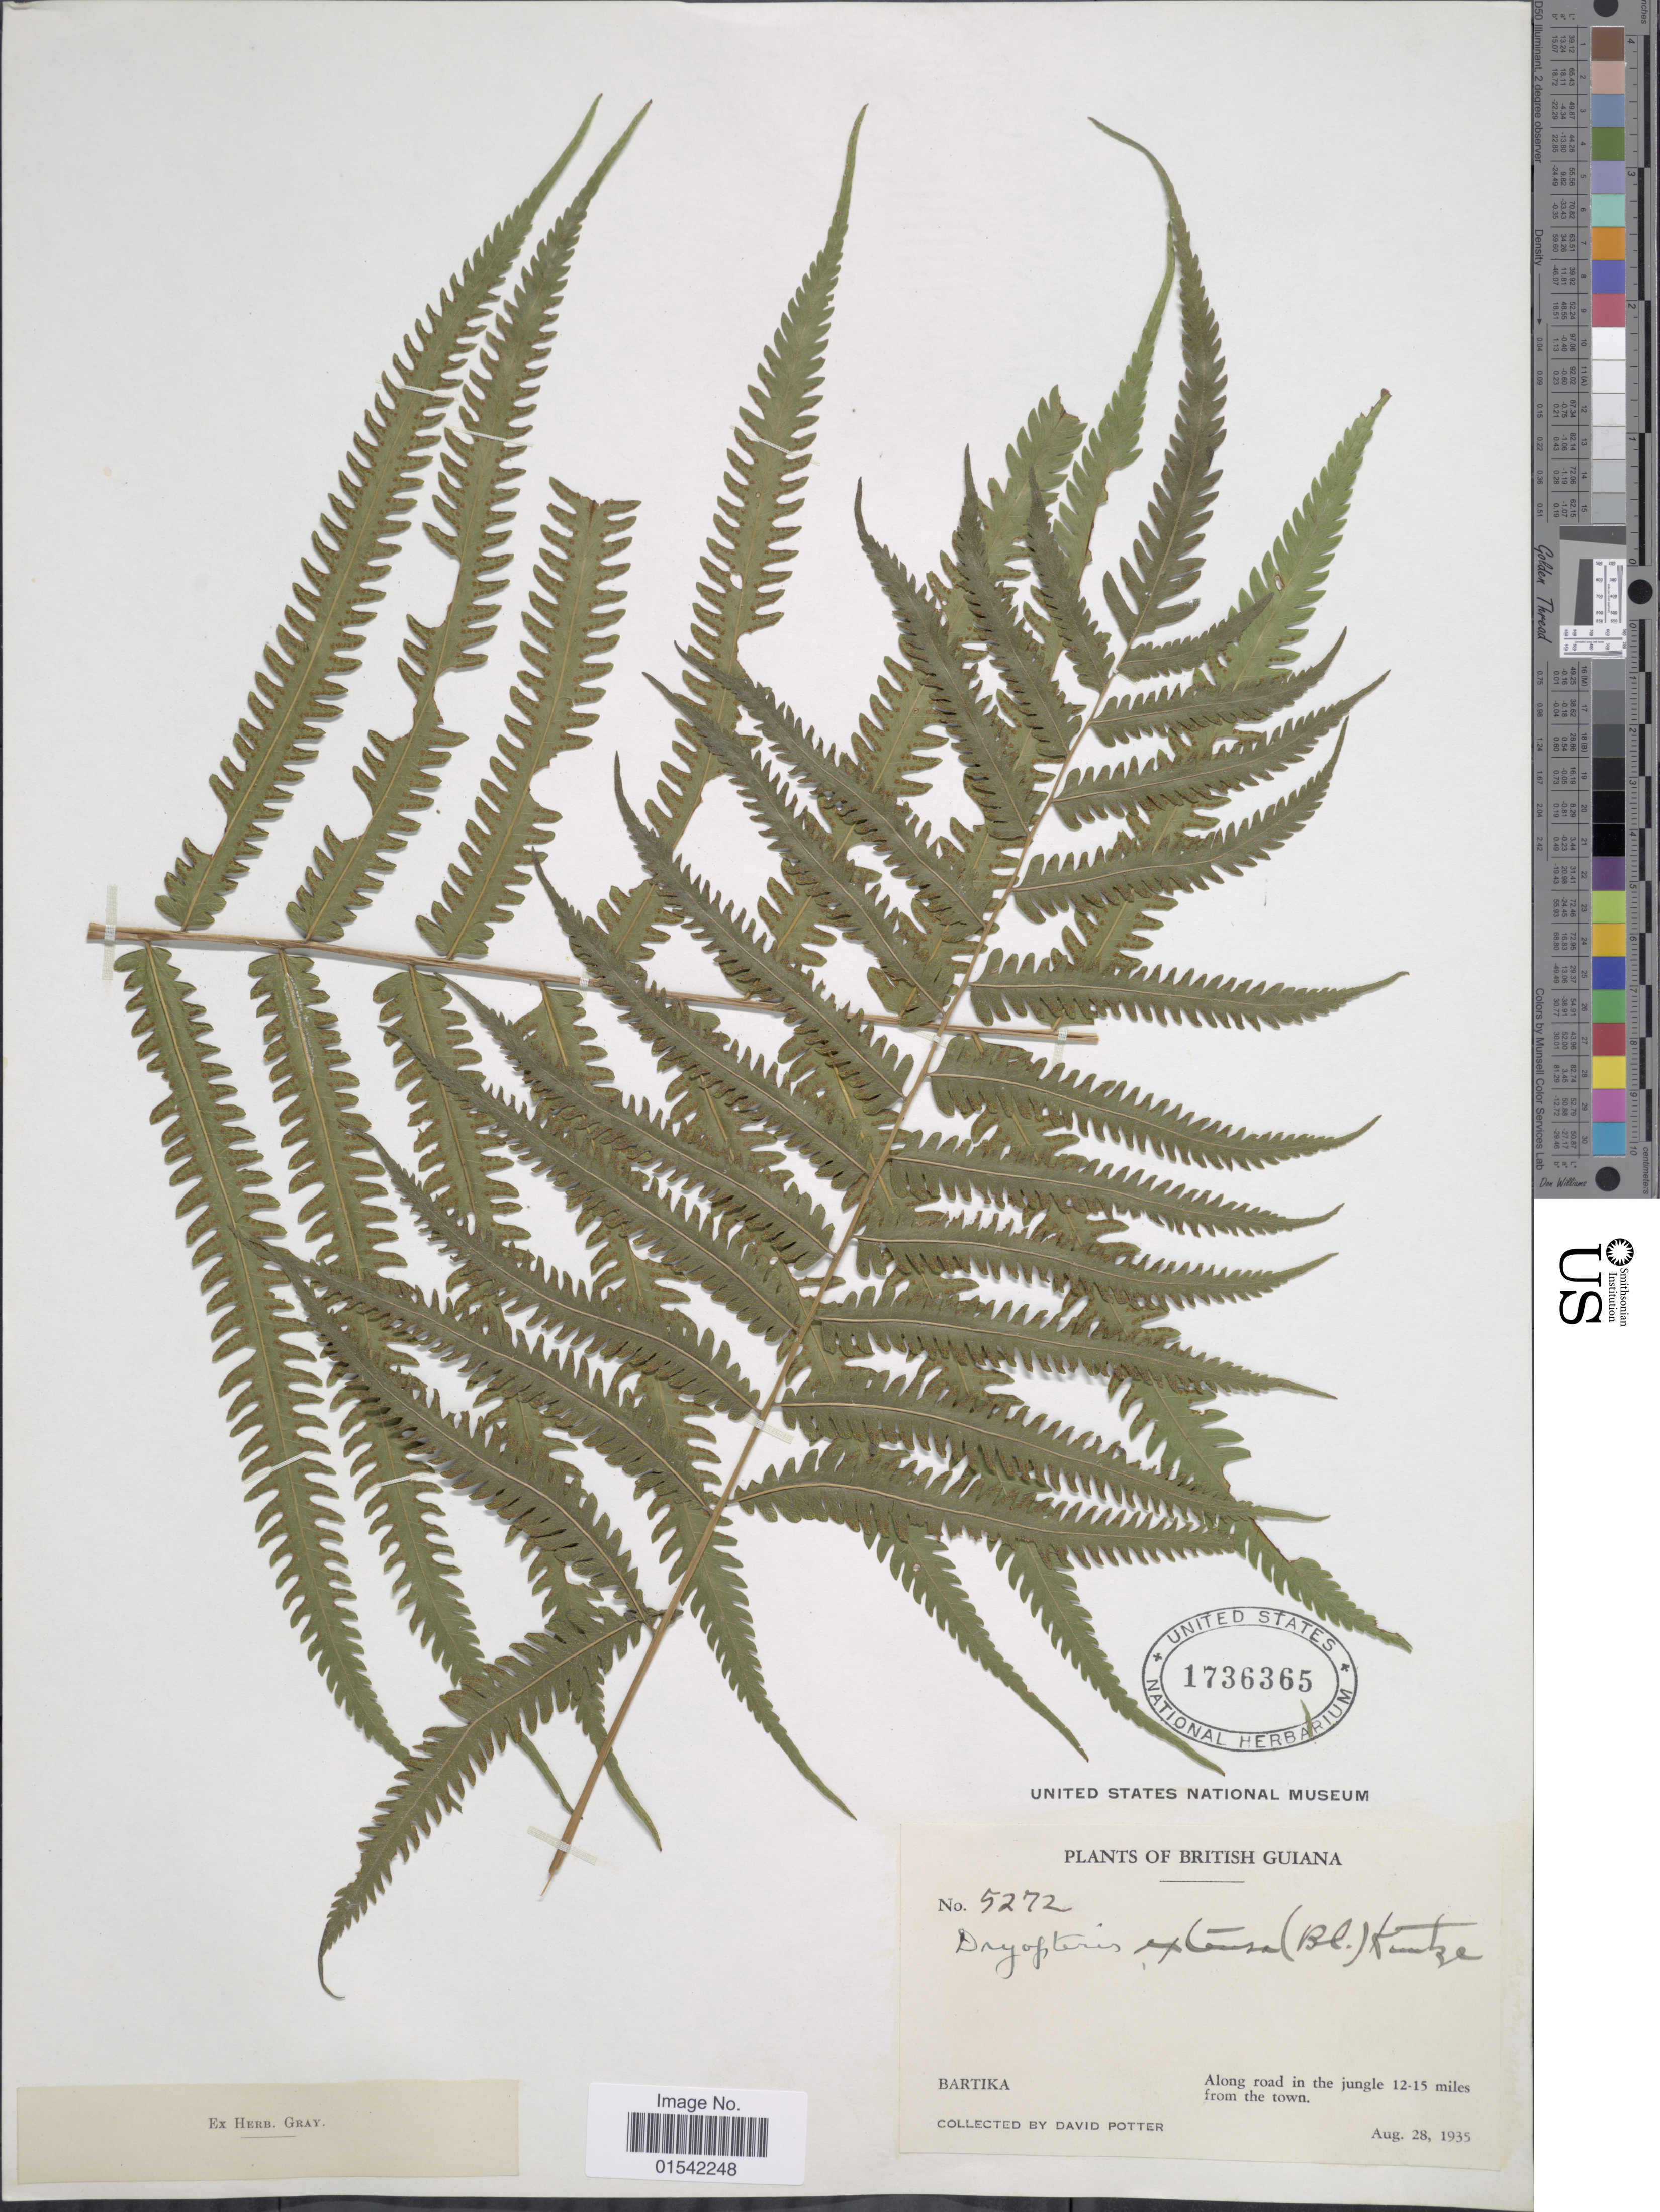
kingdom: Plantae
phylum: Tracheophyta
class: Polypodiopsida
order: Polypodiales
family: Thelypteridaceae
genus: Cyclosorus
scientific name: Cyclosorus opulentus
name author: (Kaulf.) Nakaike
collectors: D. Potter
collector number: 5272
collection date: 1935-08-28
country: Guyana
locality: British Guiana, Bartika, Along road in the jungle 12-15 miles from the town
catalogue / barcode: US 1736365